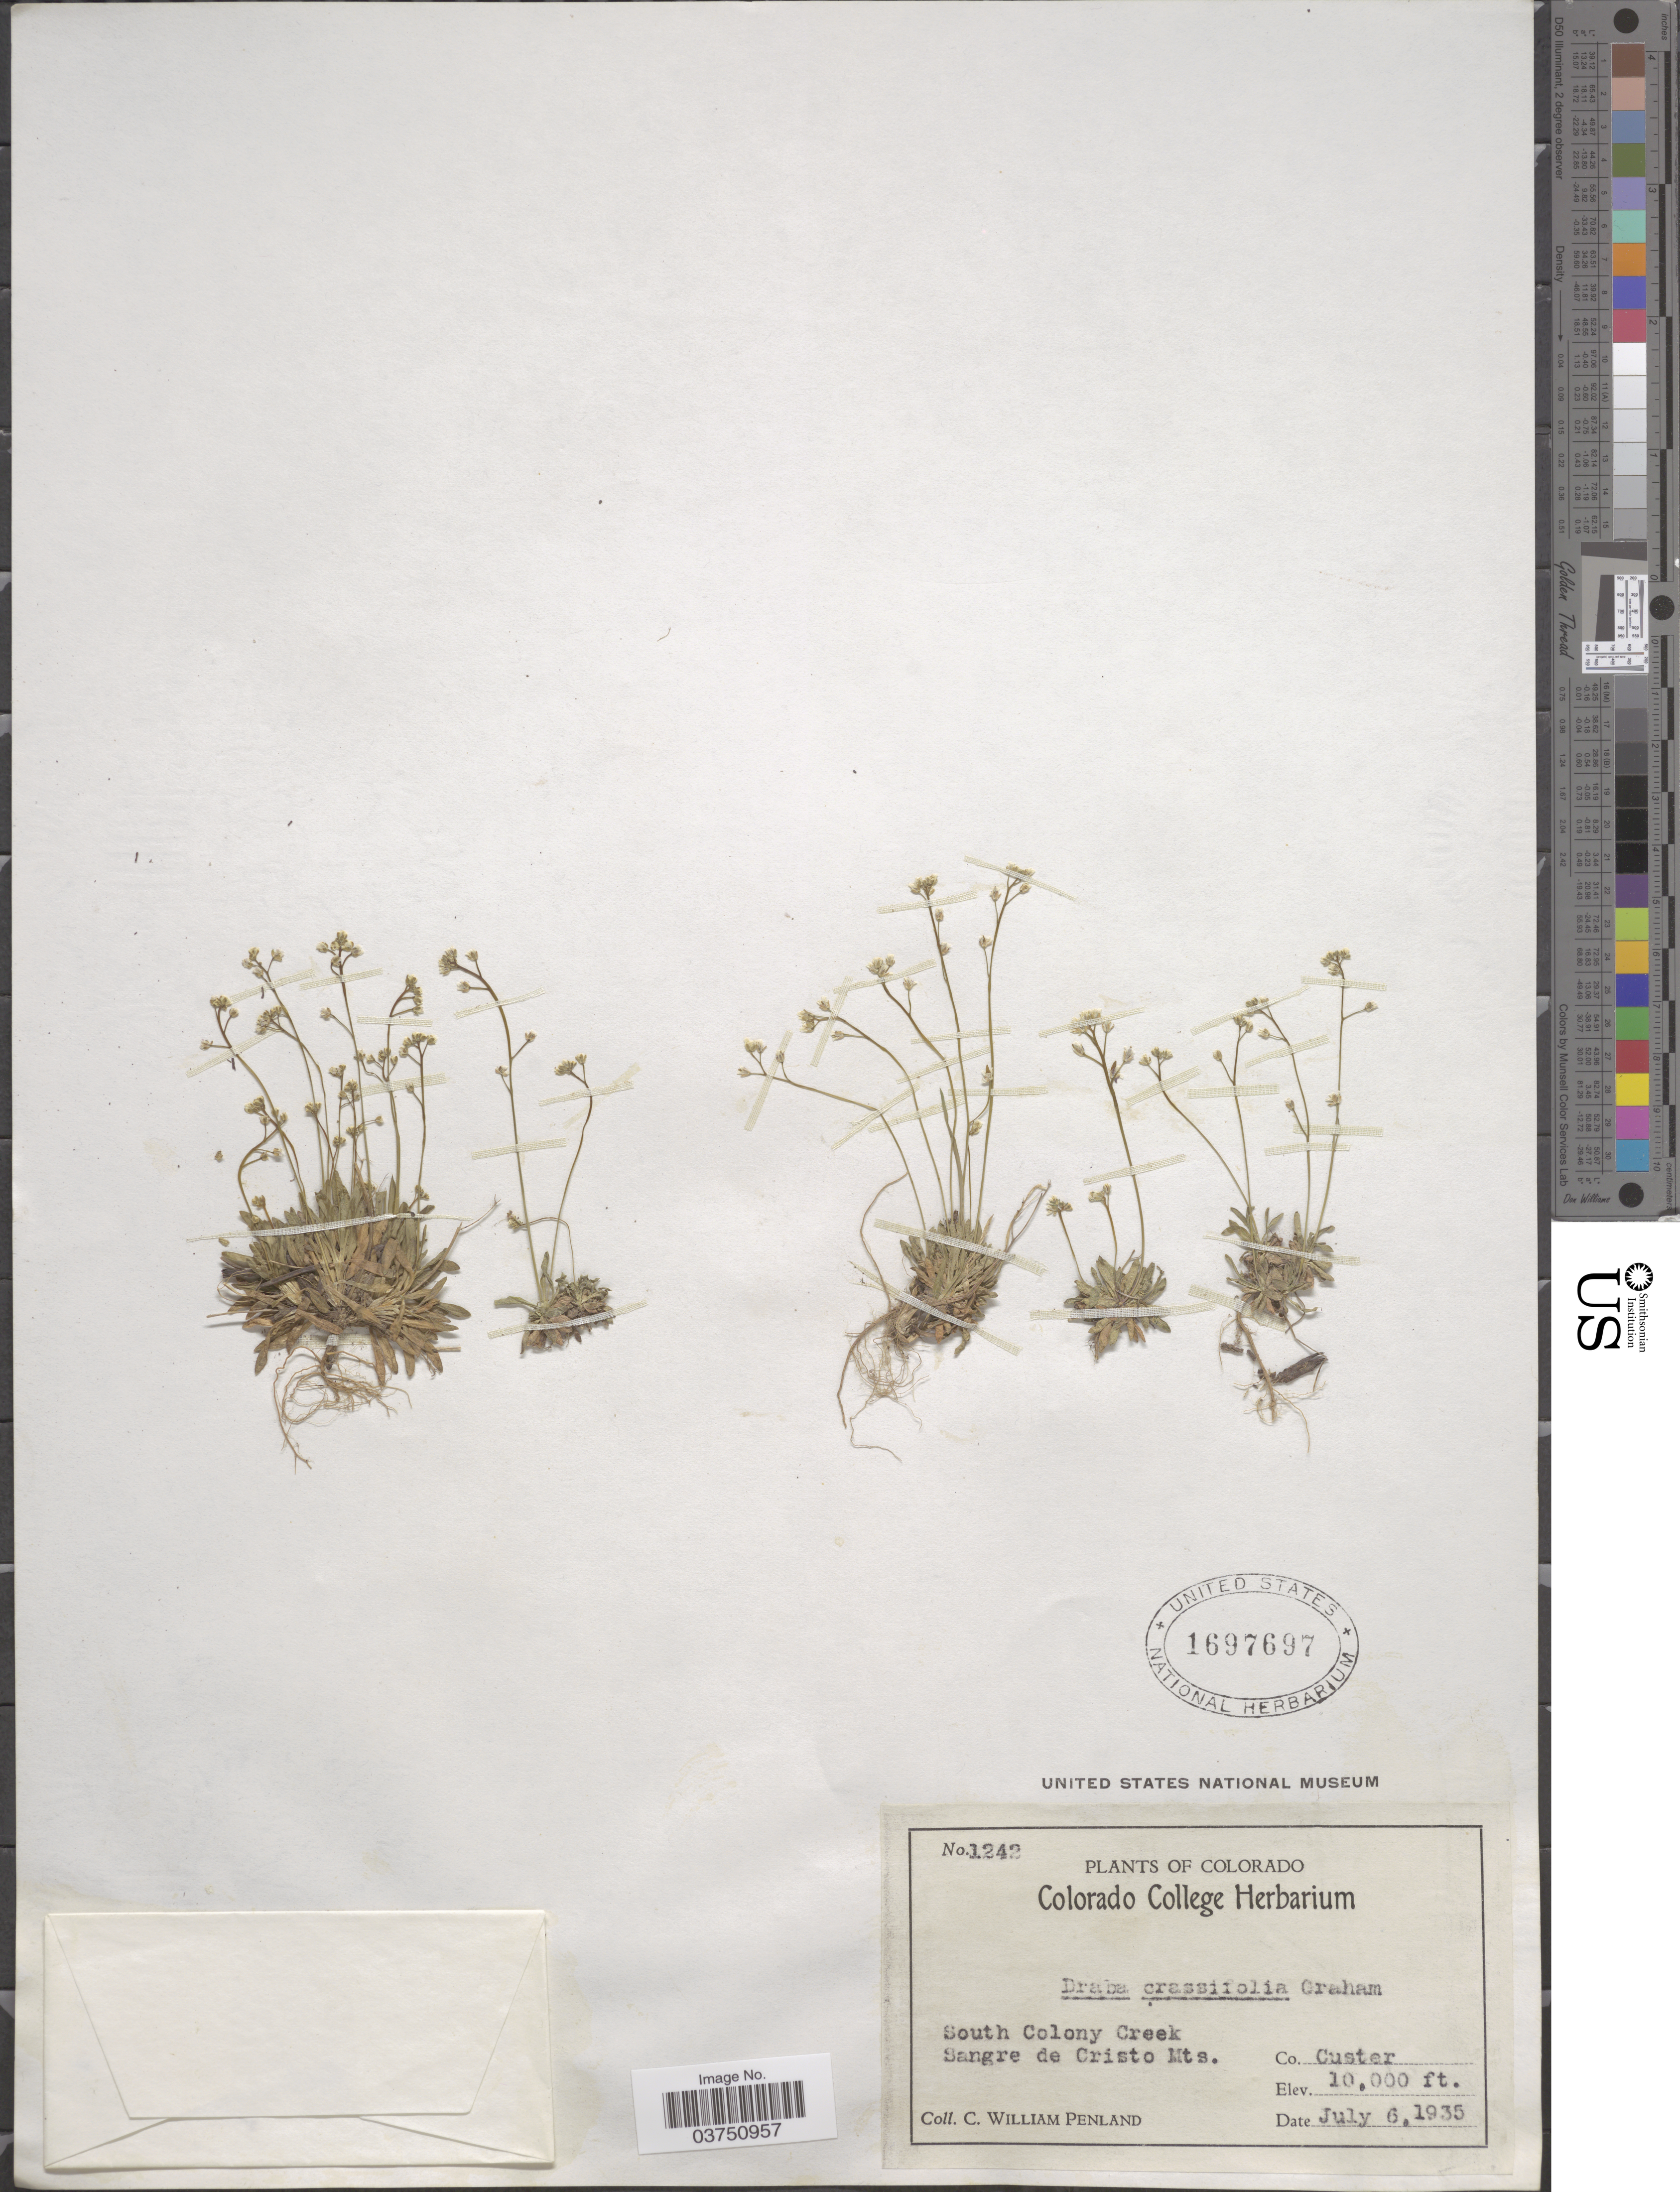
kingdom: Plantae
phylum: Tracheophyta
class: Magnoliopsida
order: Brassicales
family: Brassicaceae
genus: Draba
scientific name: Draba crassifolia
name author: Graham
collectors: C. W. Penland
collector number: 1242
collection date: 1935-07-06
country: United States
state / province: Colorado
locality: South Colony Creek. Sangre de Cristo Mts. Co. Custer.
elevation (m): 3048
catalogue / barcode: US 1697697